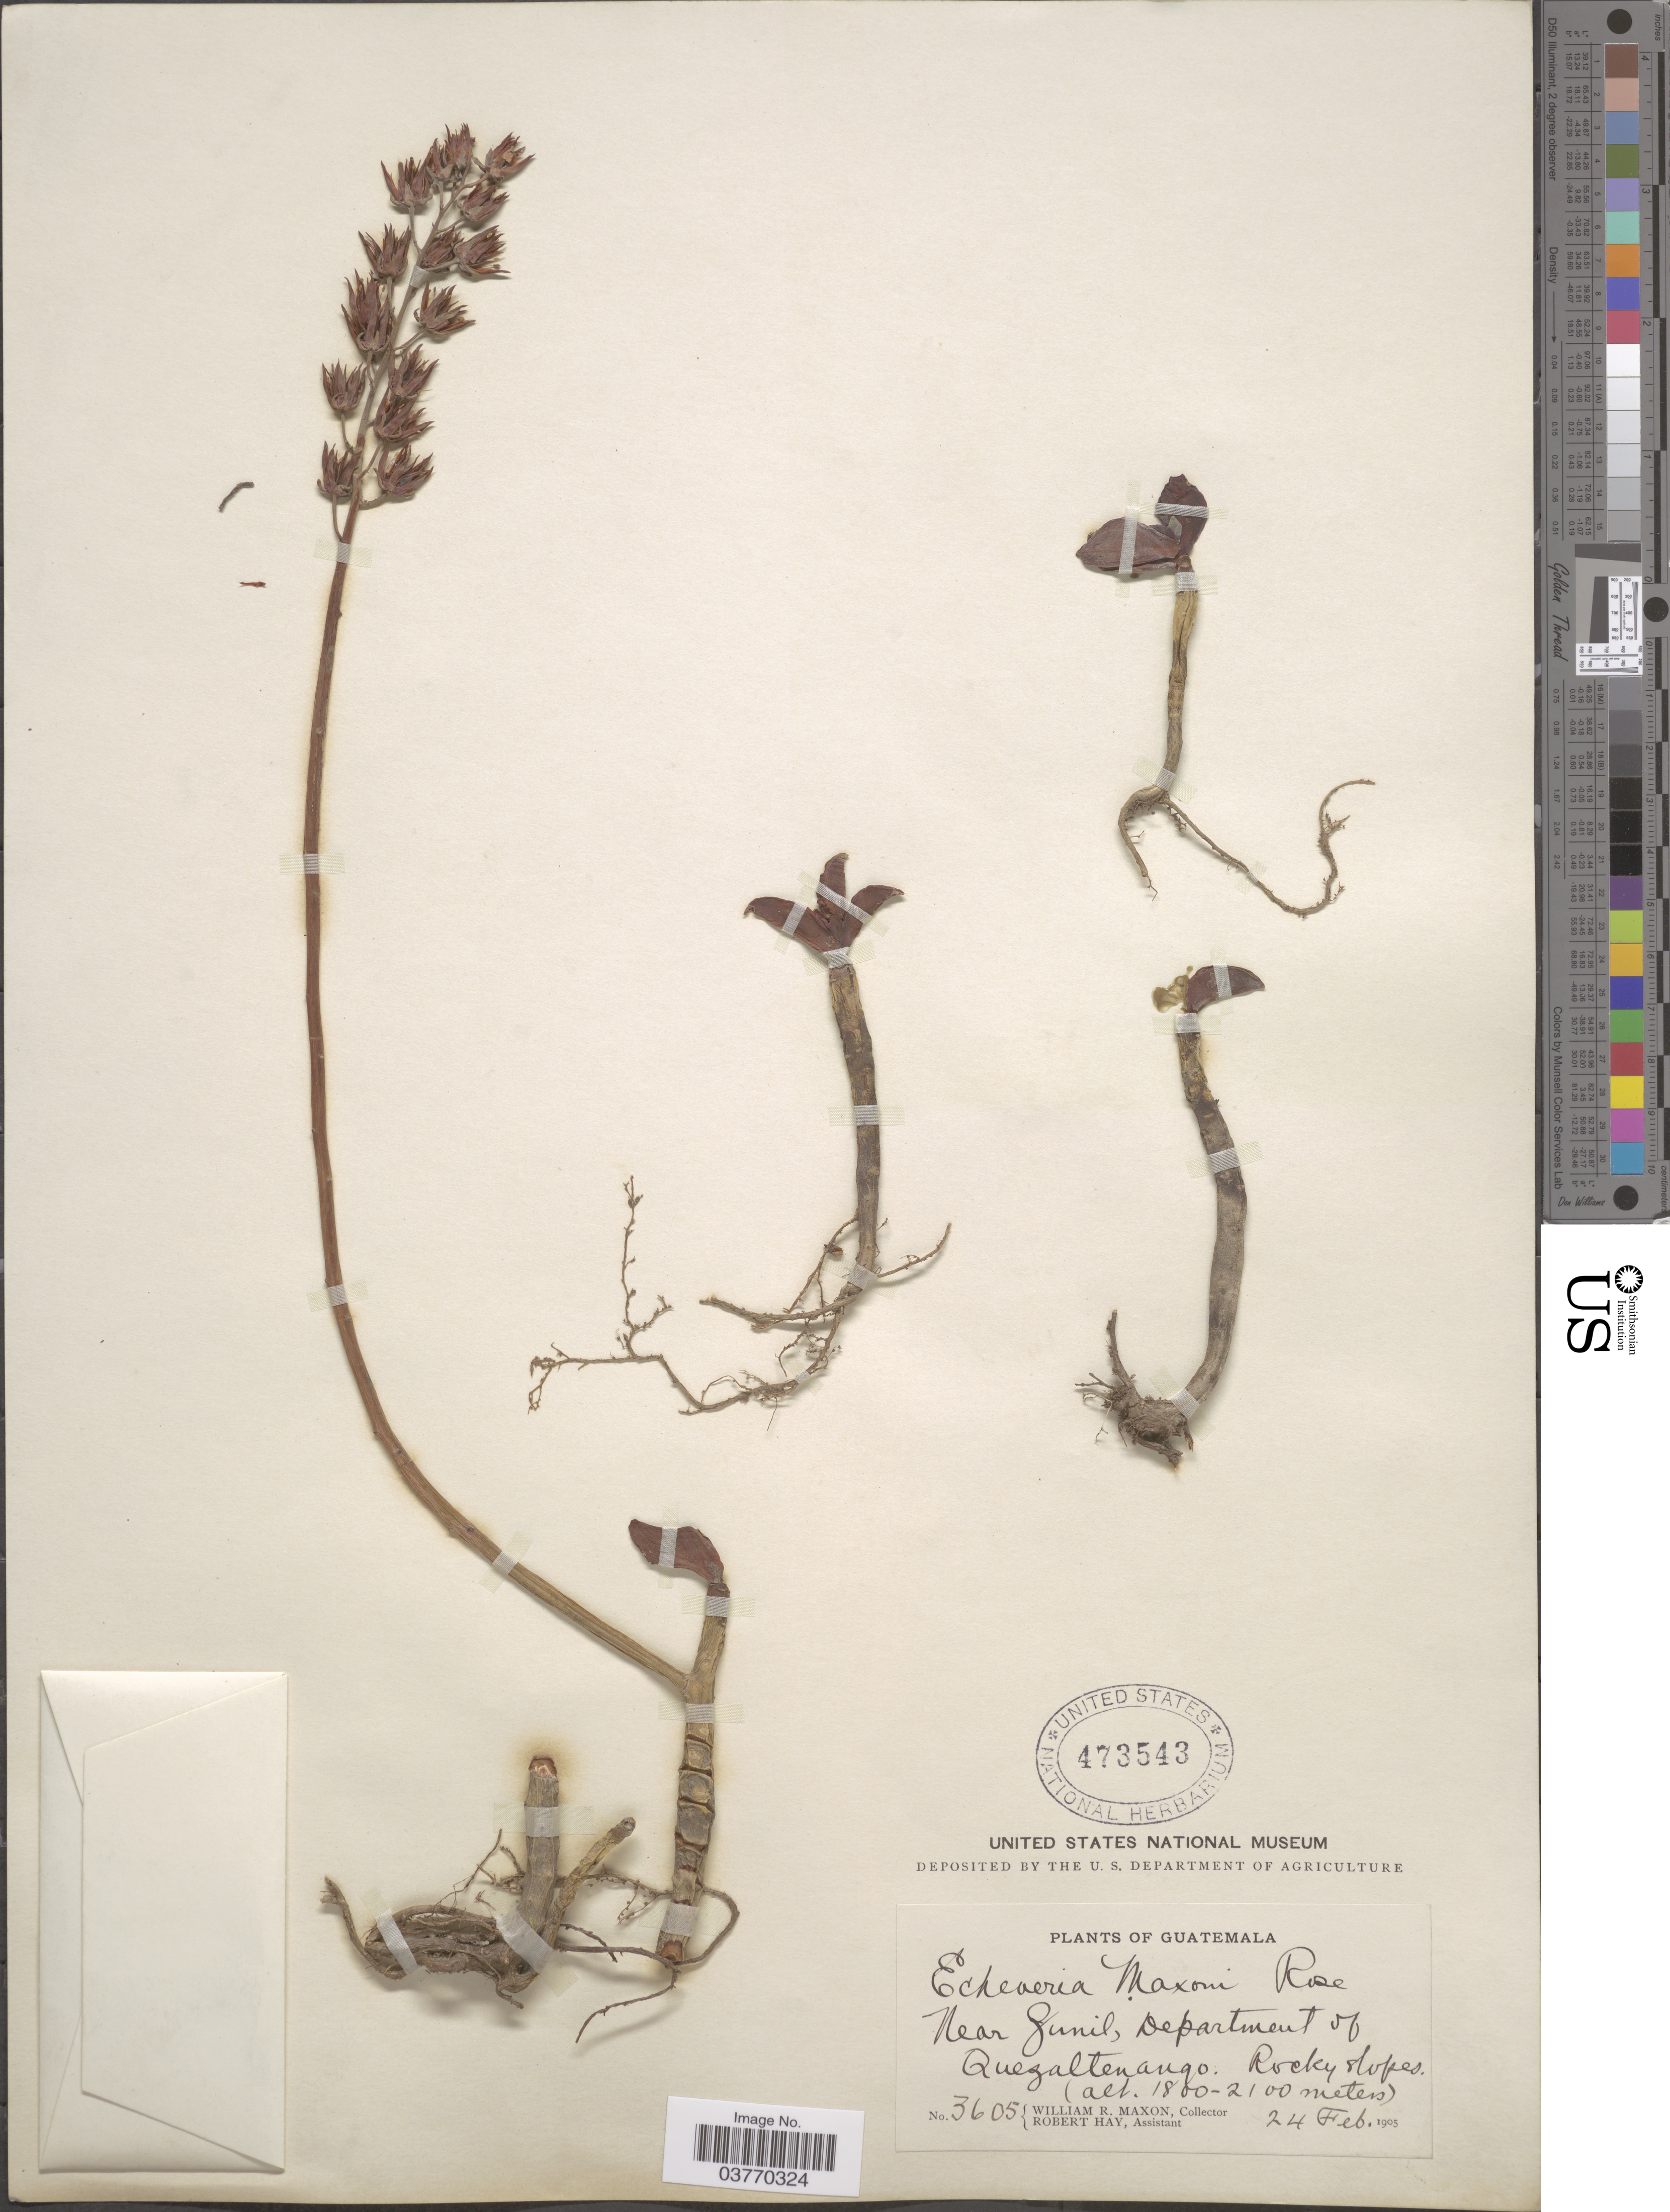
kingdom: Plantae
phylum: Tracheophyta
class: Magnoliopsida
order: Saxifragales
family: Crassulaceae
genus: Echeveria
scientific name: Echeveria maxonii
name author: Rose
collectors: W. R. Maxon & R. Hay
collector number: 3605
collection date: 1905-02-24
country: Guatemala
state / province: Quetzaltenango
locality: Near Zunil, Department of Quezaltenango.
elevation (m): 1800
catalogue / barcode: US 473543